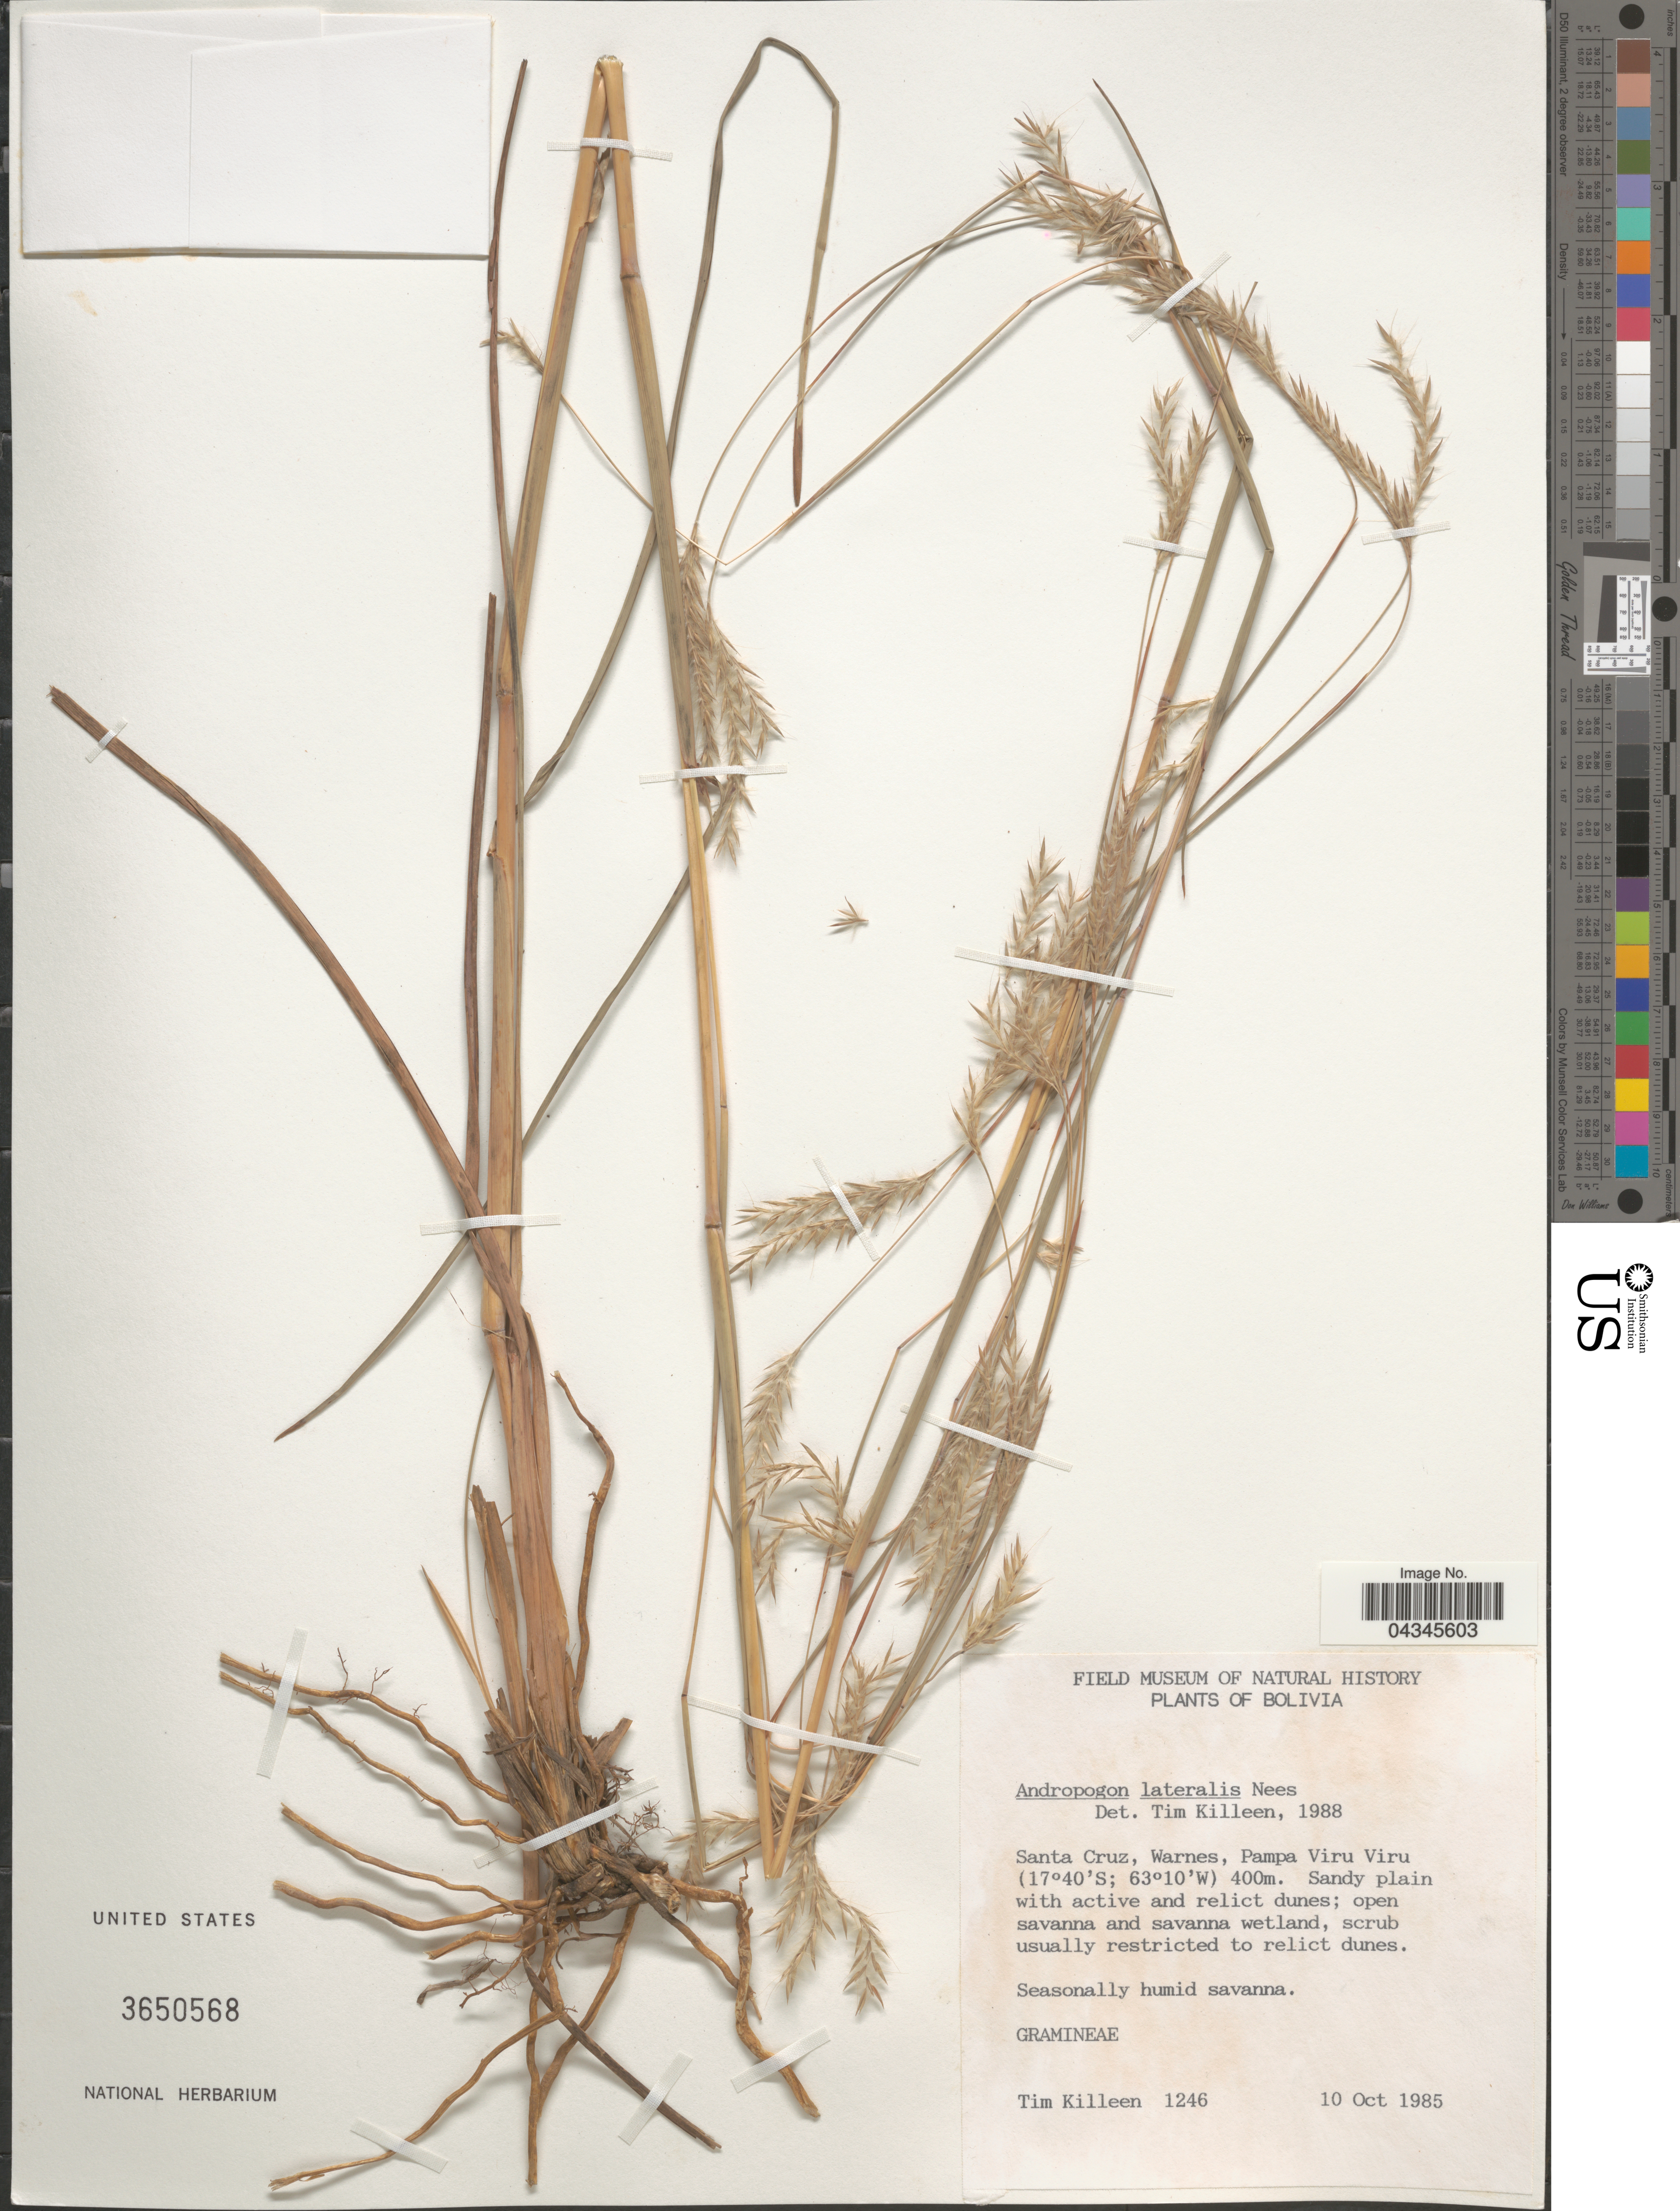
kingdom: Plantae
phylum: Tracheophyta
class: Liliopsida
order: Poales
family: Poaceae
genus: Andropogon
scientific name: Andropogon lateralis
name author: Nees in Mart.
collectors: T. J. Killeen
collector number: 1246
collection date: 1985-10-10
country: Bolivia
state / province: Santa Cruz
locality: Warnes, Pampa Viru Viru.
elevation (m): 400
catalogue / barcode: US 3650568